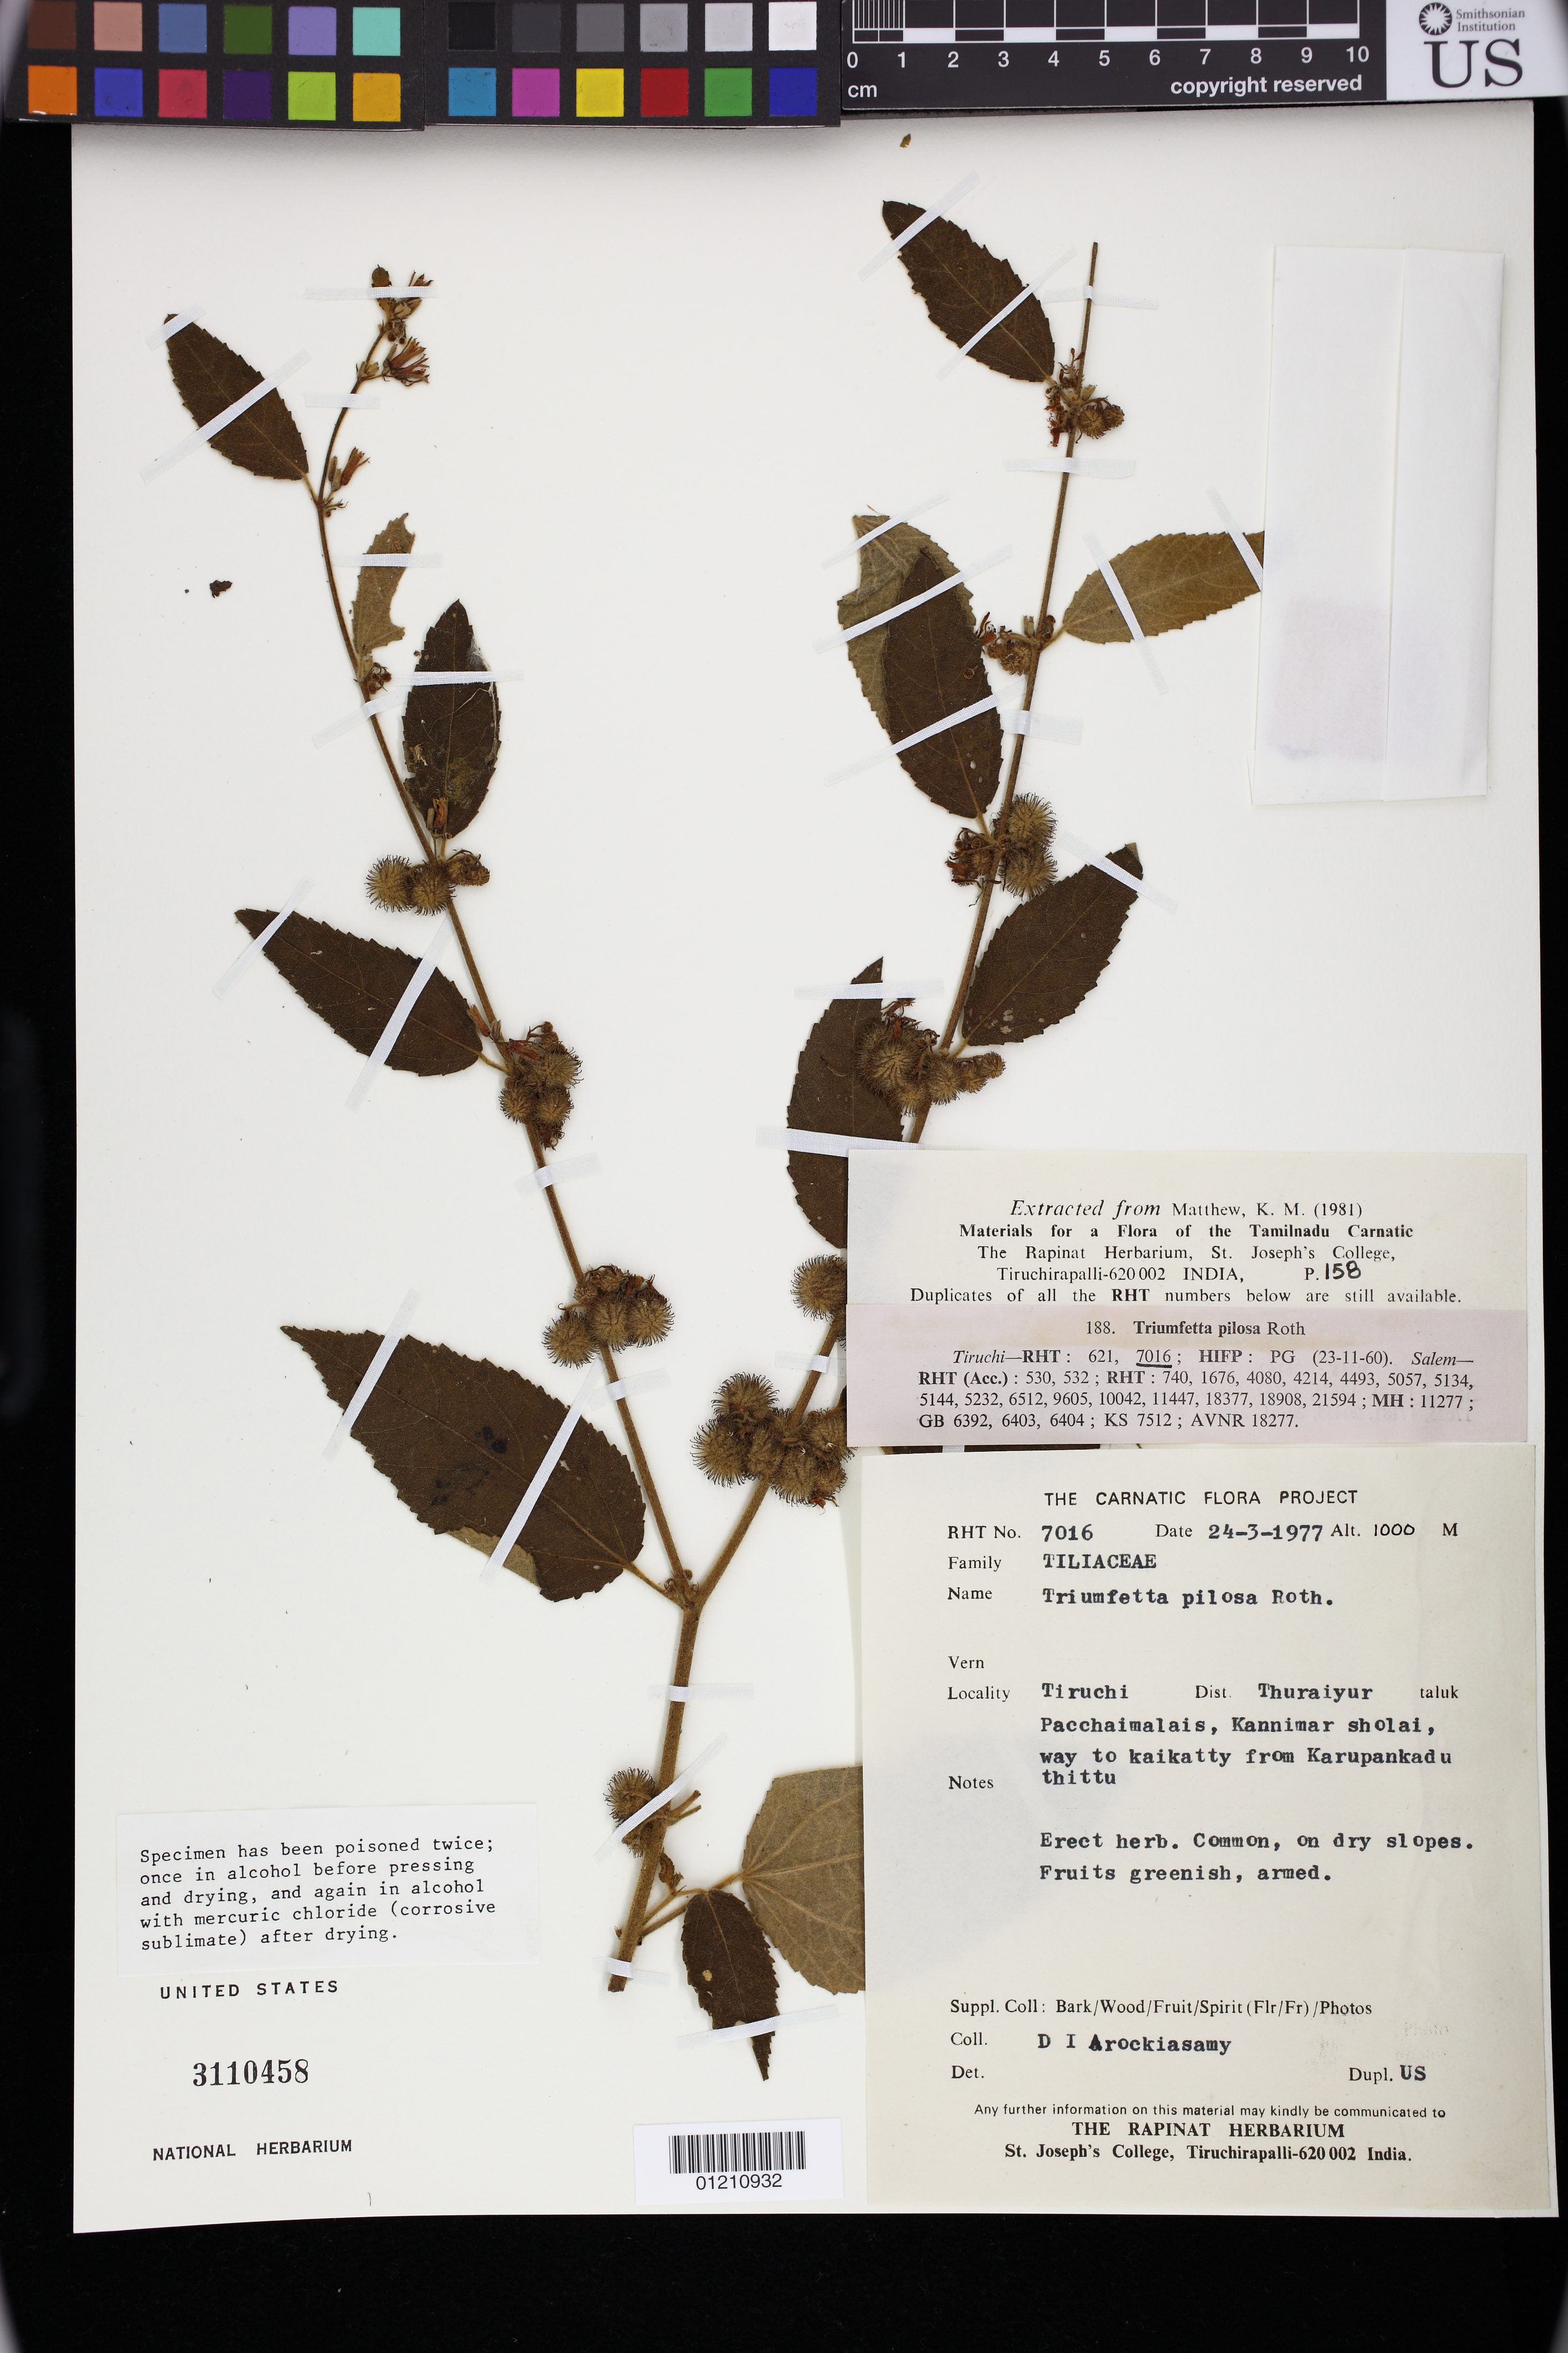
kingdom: Plantae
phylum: Tracheophyta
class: Magnoliopsida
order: Malvales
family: Malvaceae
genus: Triumfetta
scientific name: Triumfetta pilosa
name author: Roth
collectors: D. Arockiasamy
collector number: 7016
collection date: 1977-03-24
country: India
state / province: Tamil Nadu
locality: Tiruchi Thuraiyur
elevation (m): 1000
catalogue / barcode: US 3110458